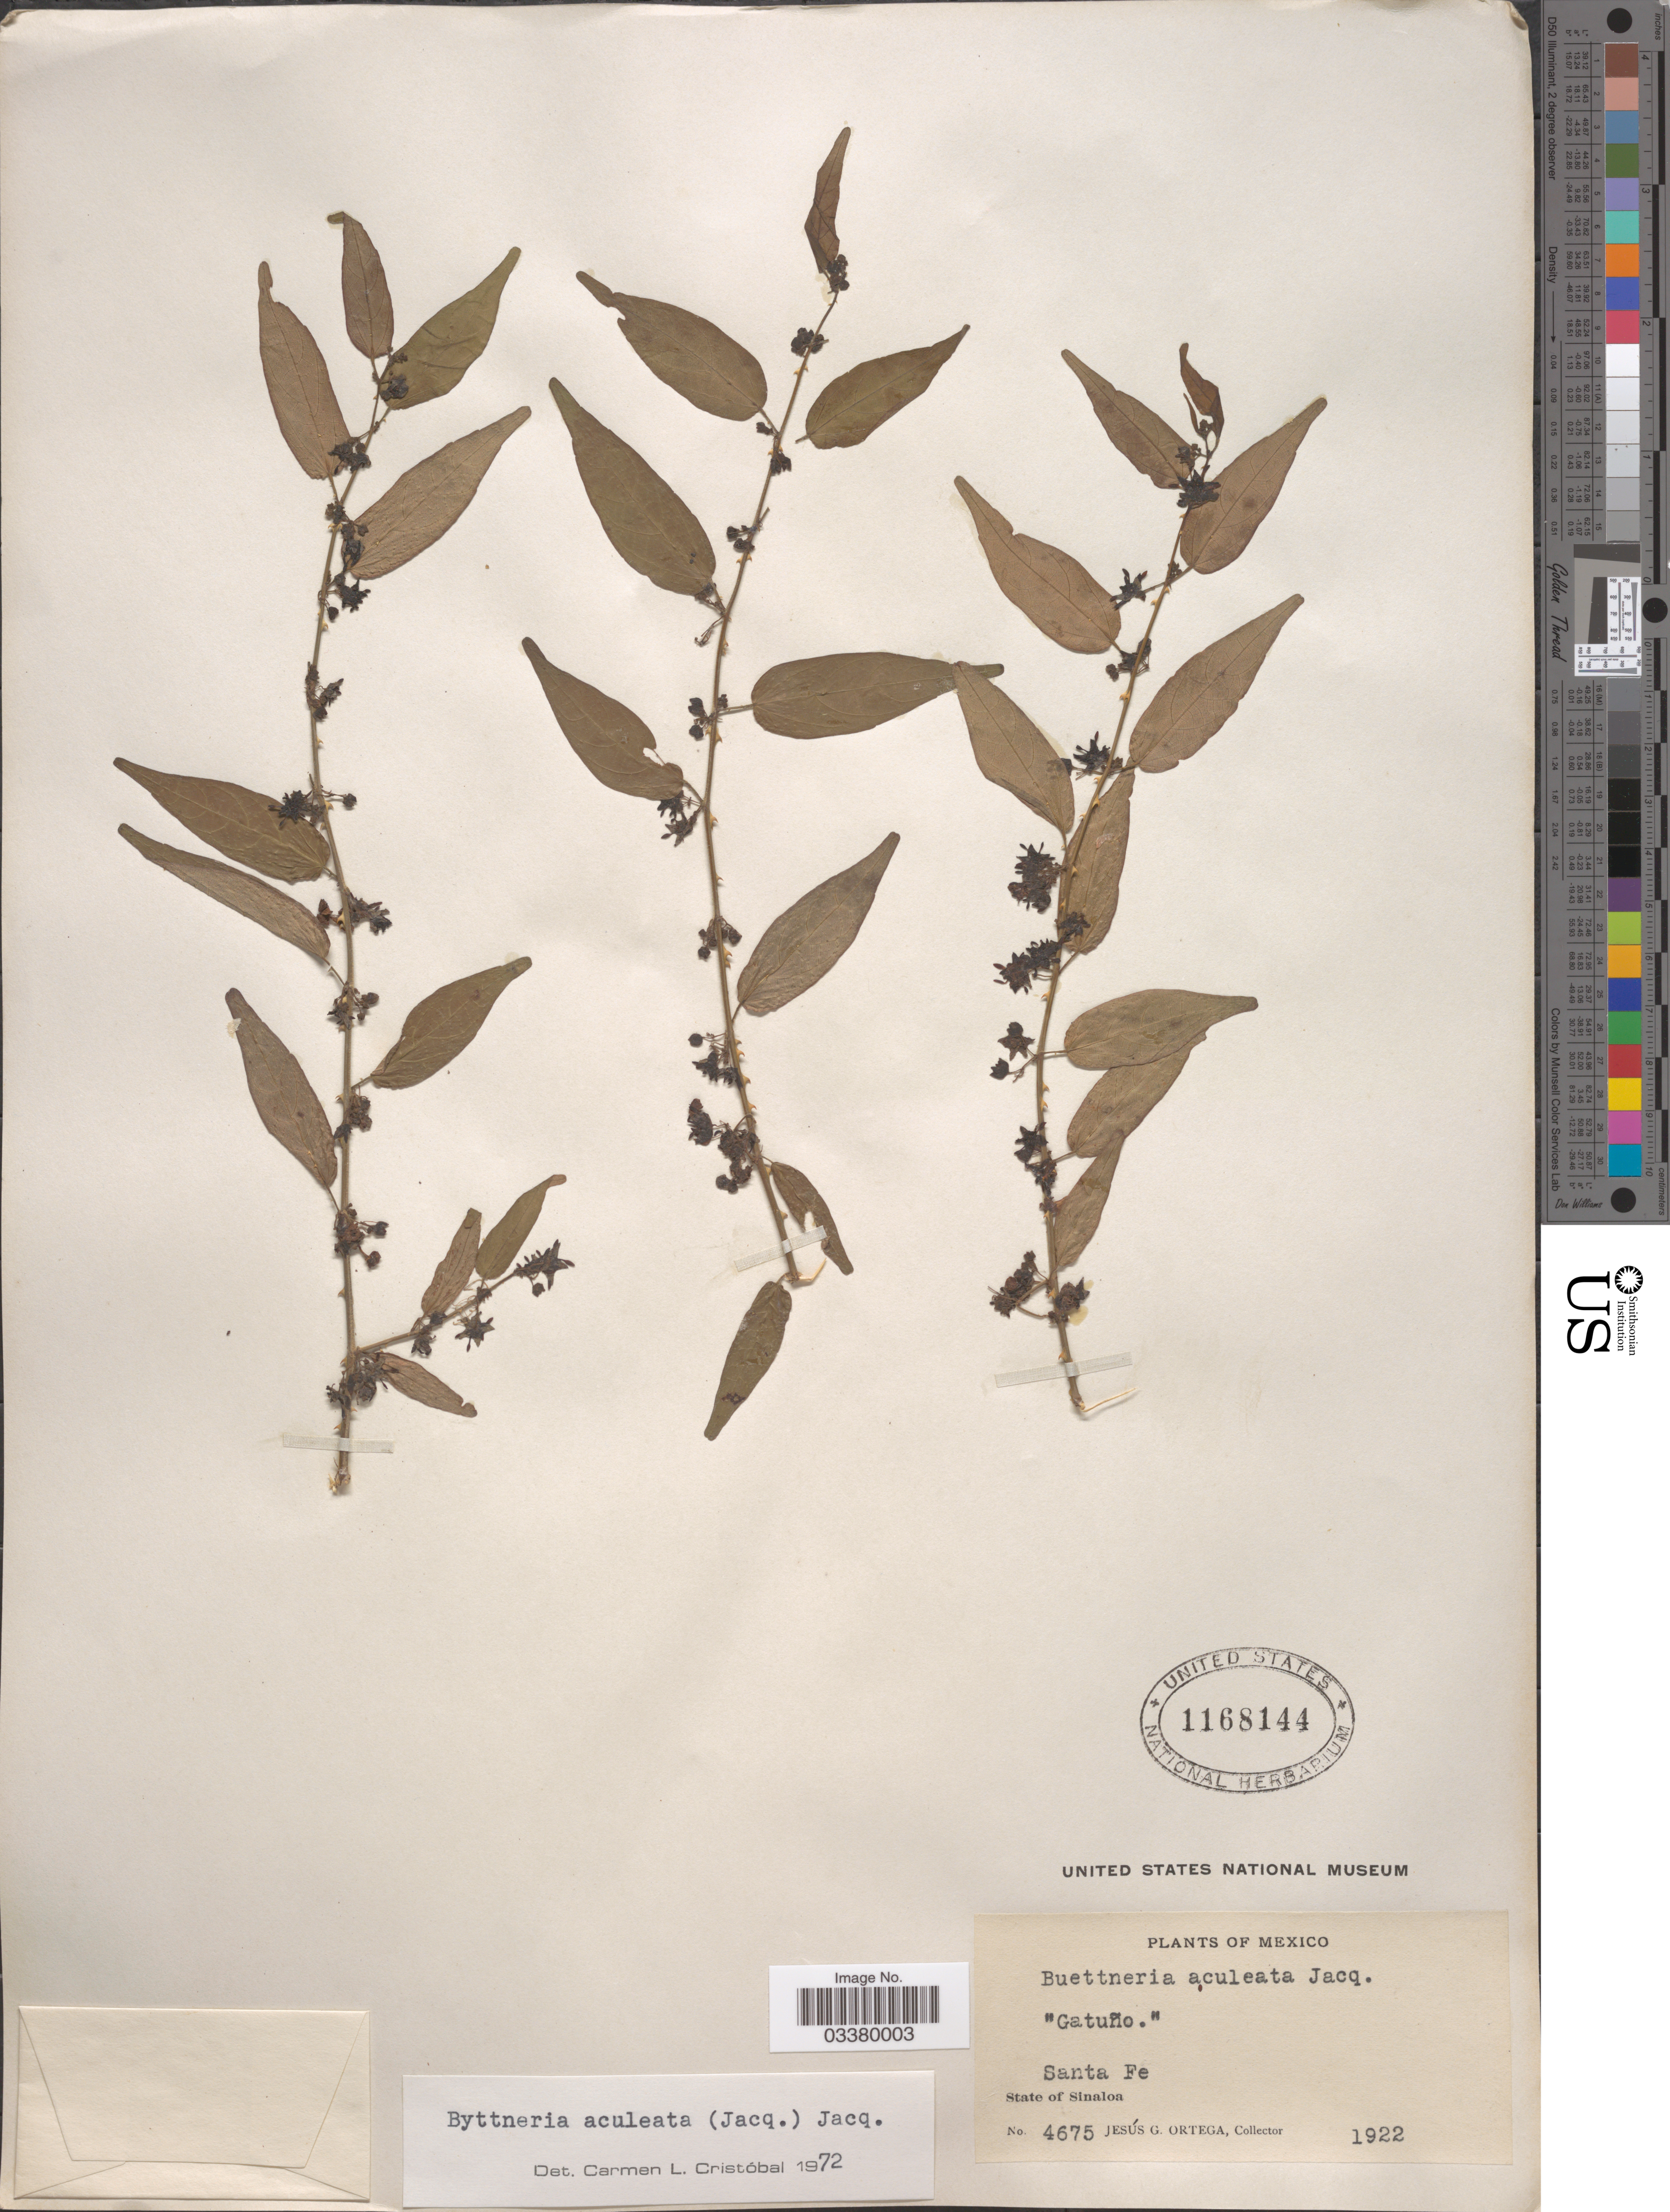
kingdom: Plantae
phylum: Tracheophyta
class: Magnoliopsida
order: Malvales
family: Malvaceae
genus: Byttneria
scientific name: Byttneria aculeata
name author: (Jacq.) Jacq.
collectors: J. Ortega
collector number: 4675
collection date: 1922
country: Mexico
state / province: Sinaloa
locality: Santa Fe.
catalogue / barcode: US 1168144